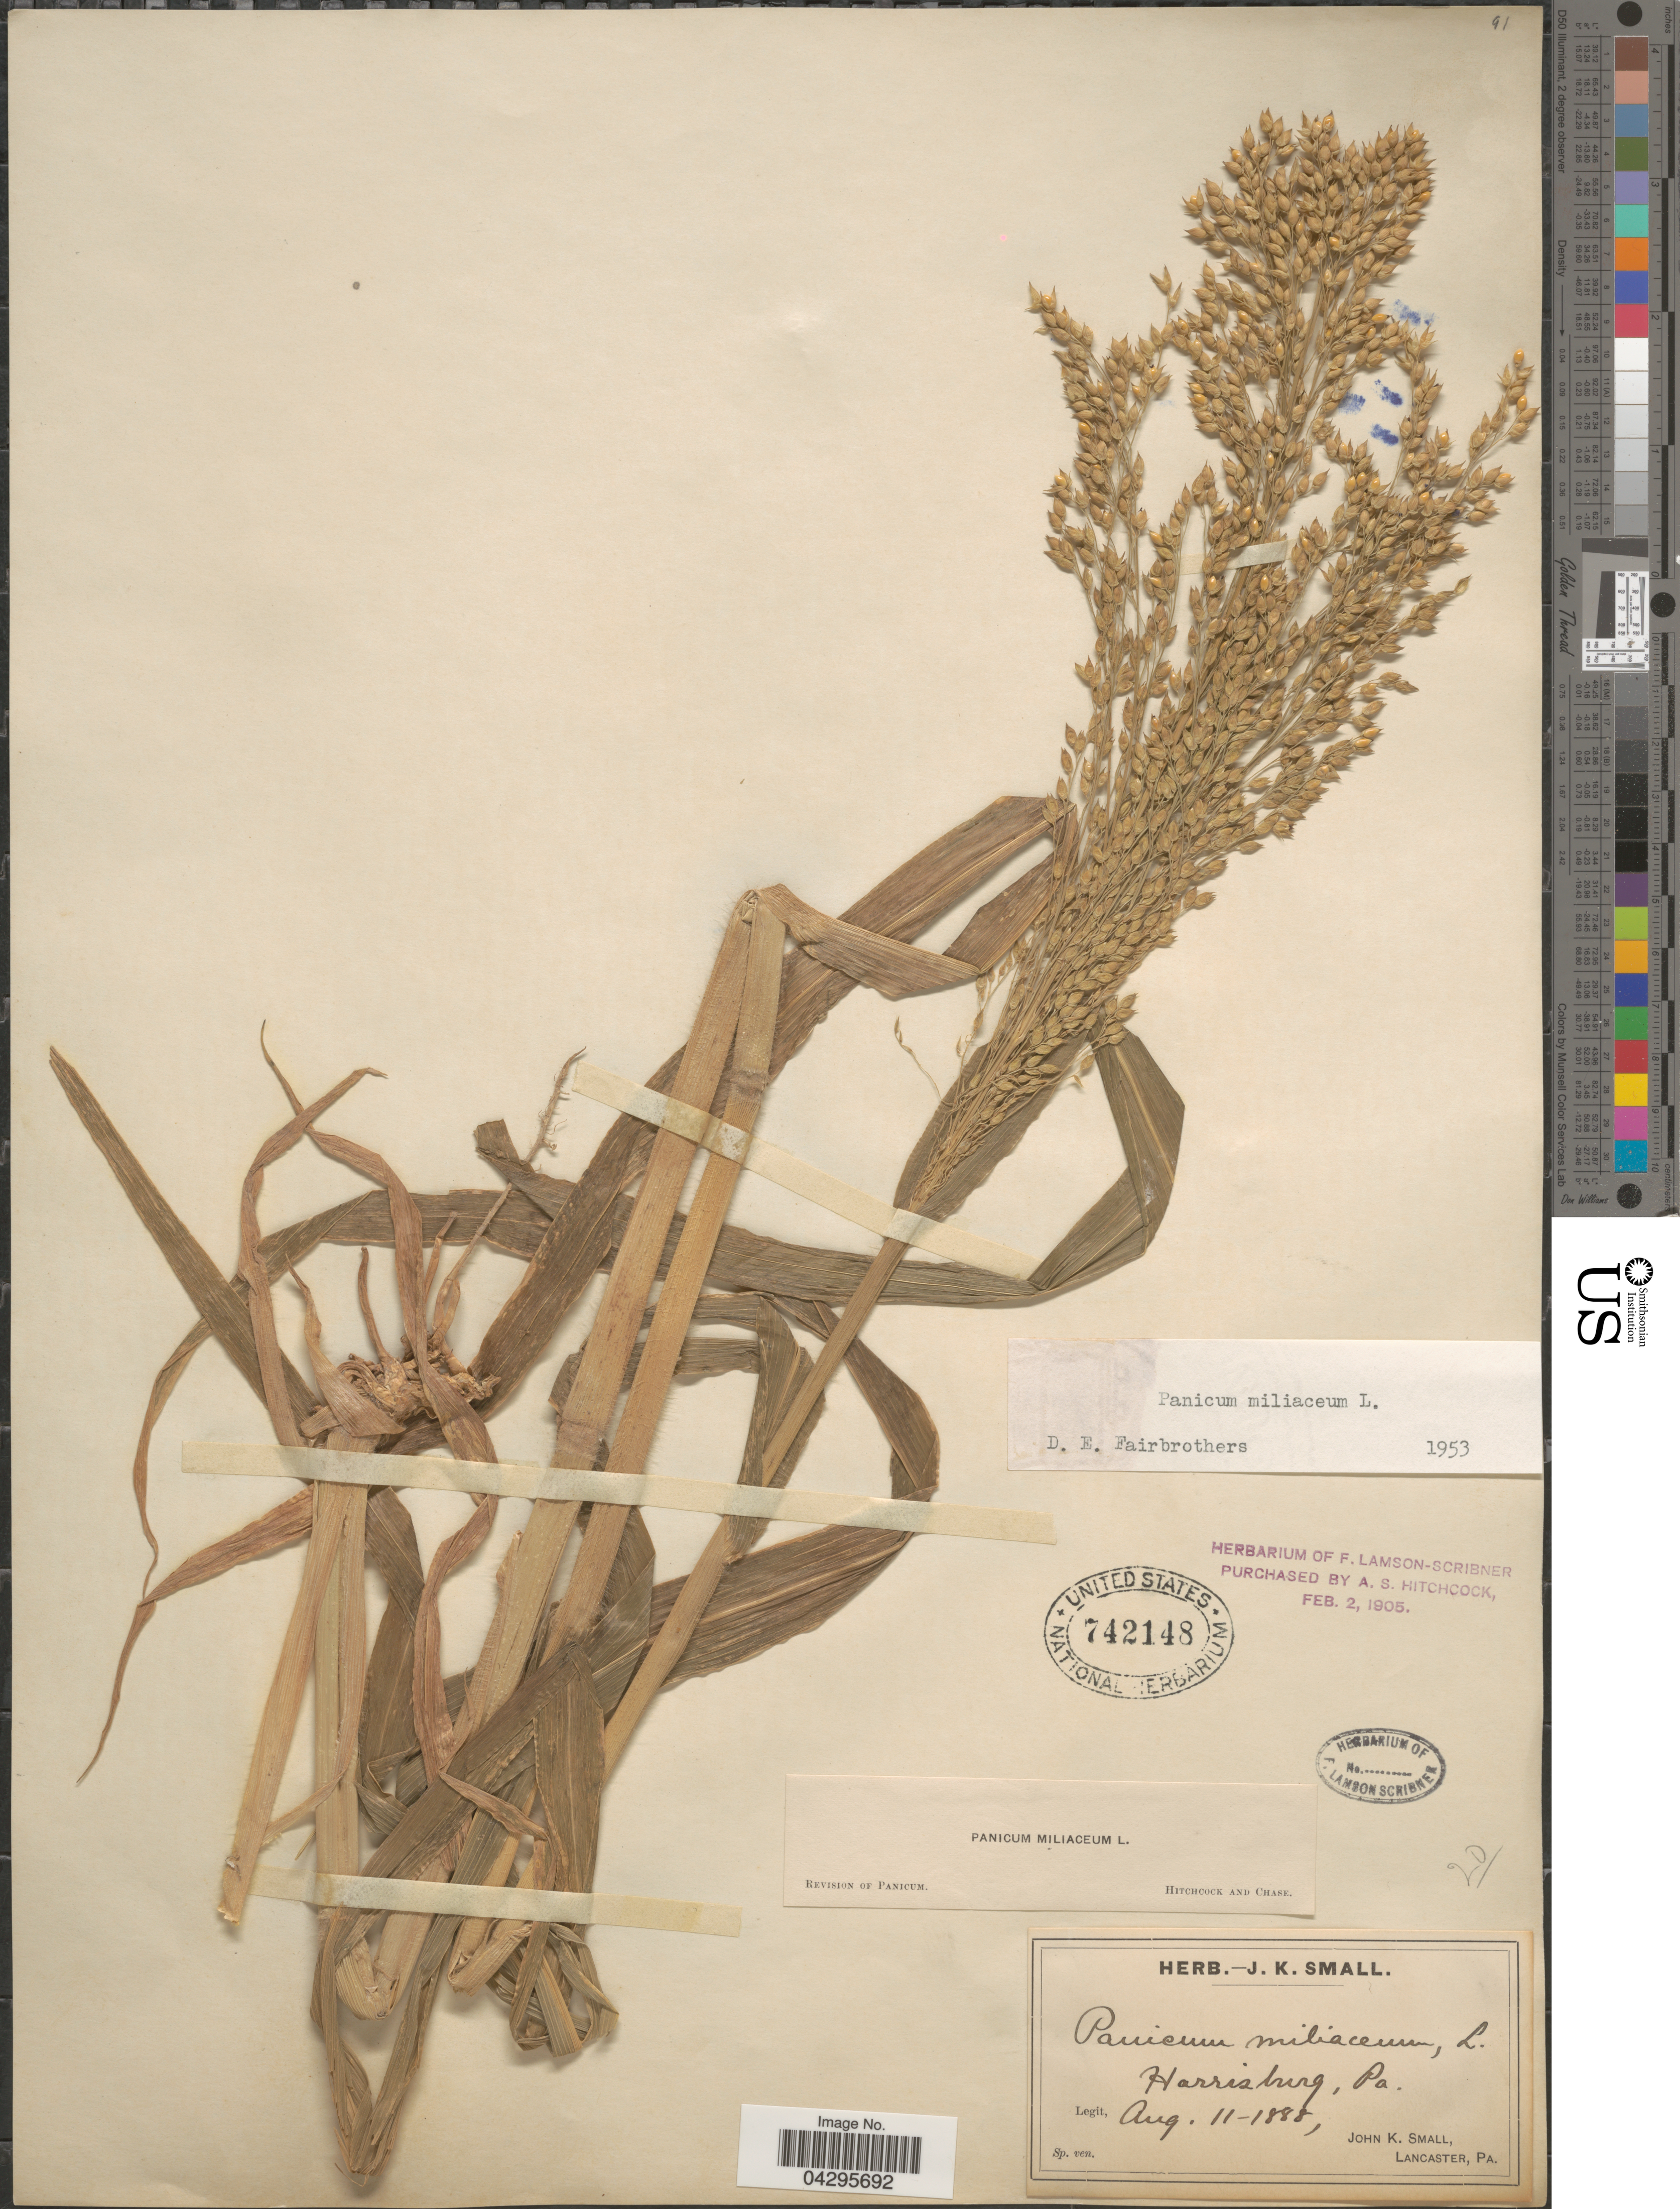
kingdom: Plantae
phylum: Tracheophyta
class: Liliopsida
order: Poales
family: Poaceae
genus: Panicum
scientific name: Panicum miliaceum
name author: L.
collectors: J. K. Small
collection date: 1888-08-11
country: United States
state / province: Pennsylvania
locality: Harrisburg.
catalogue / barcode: US 742148